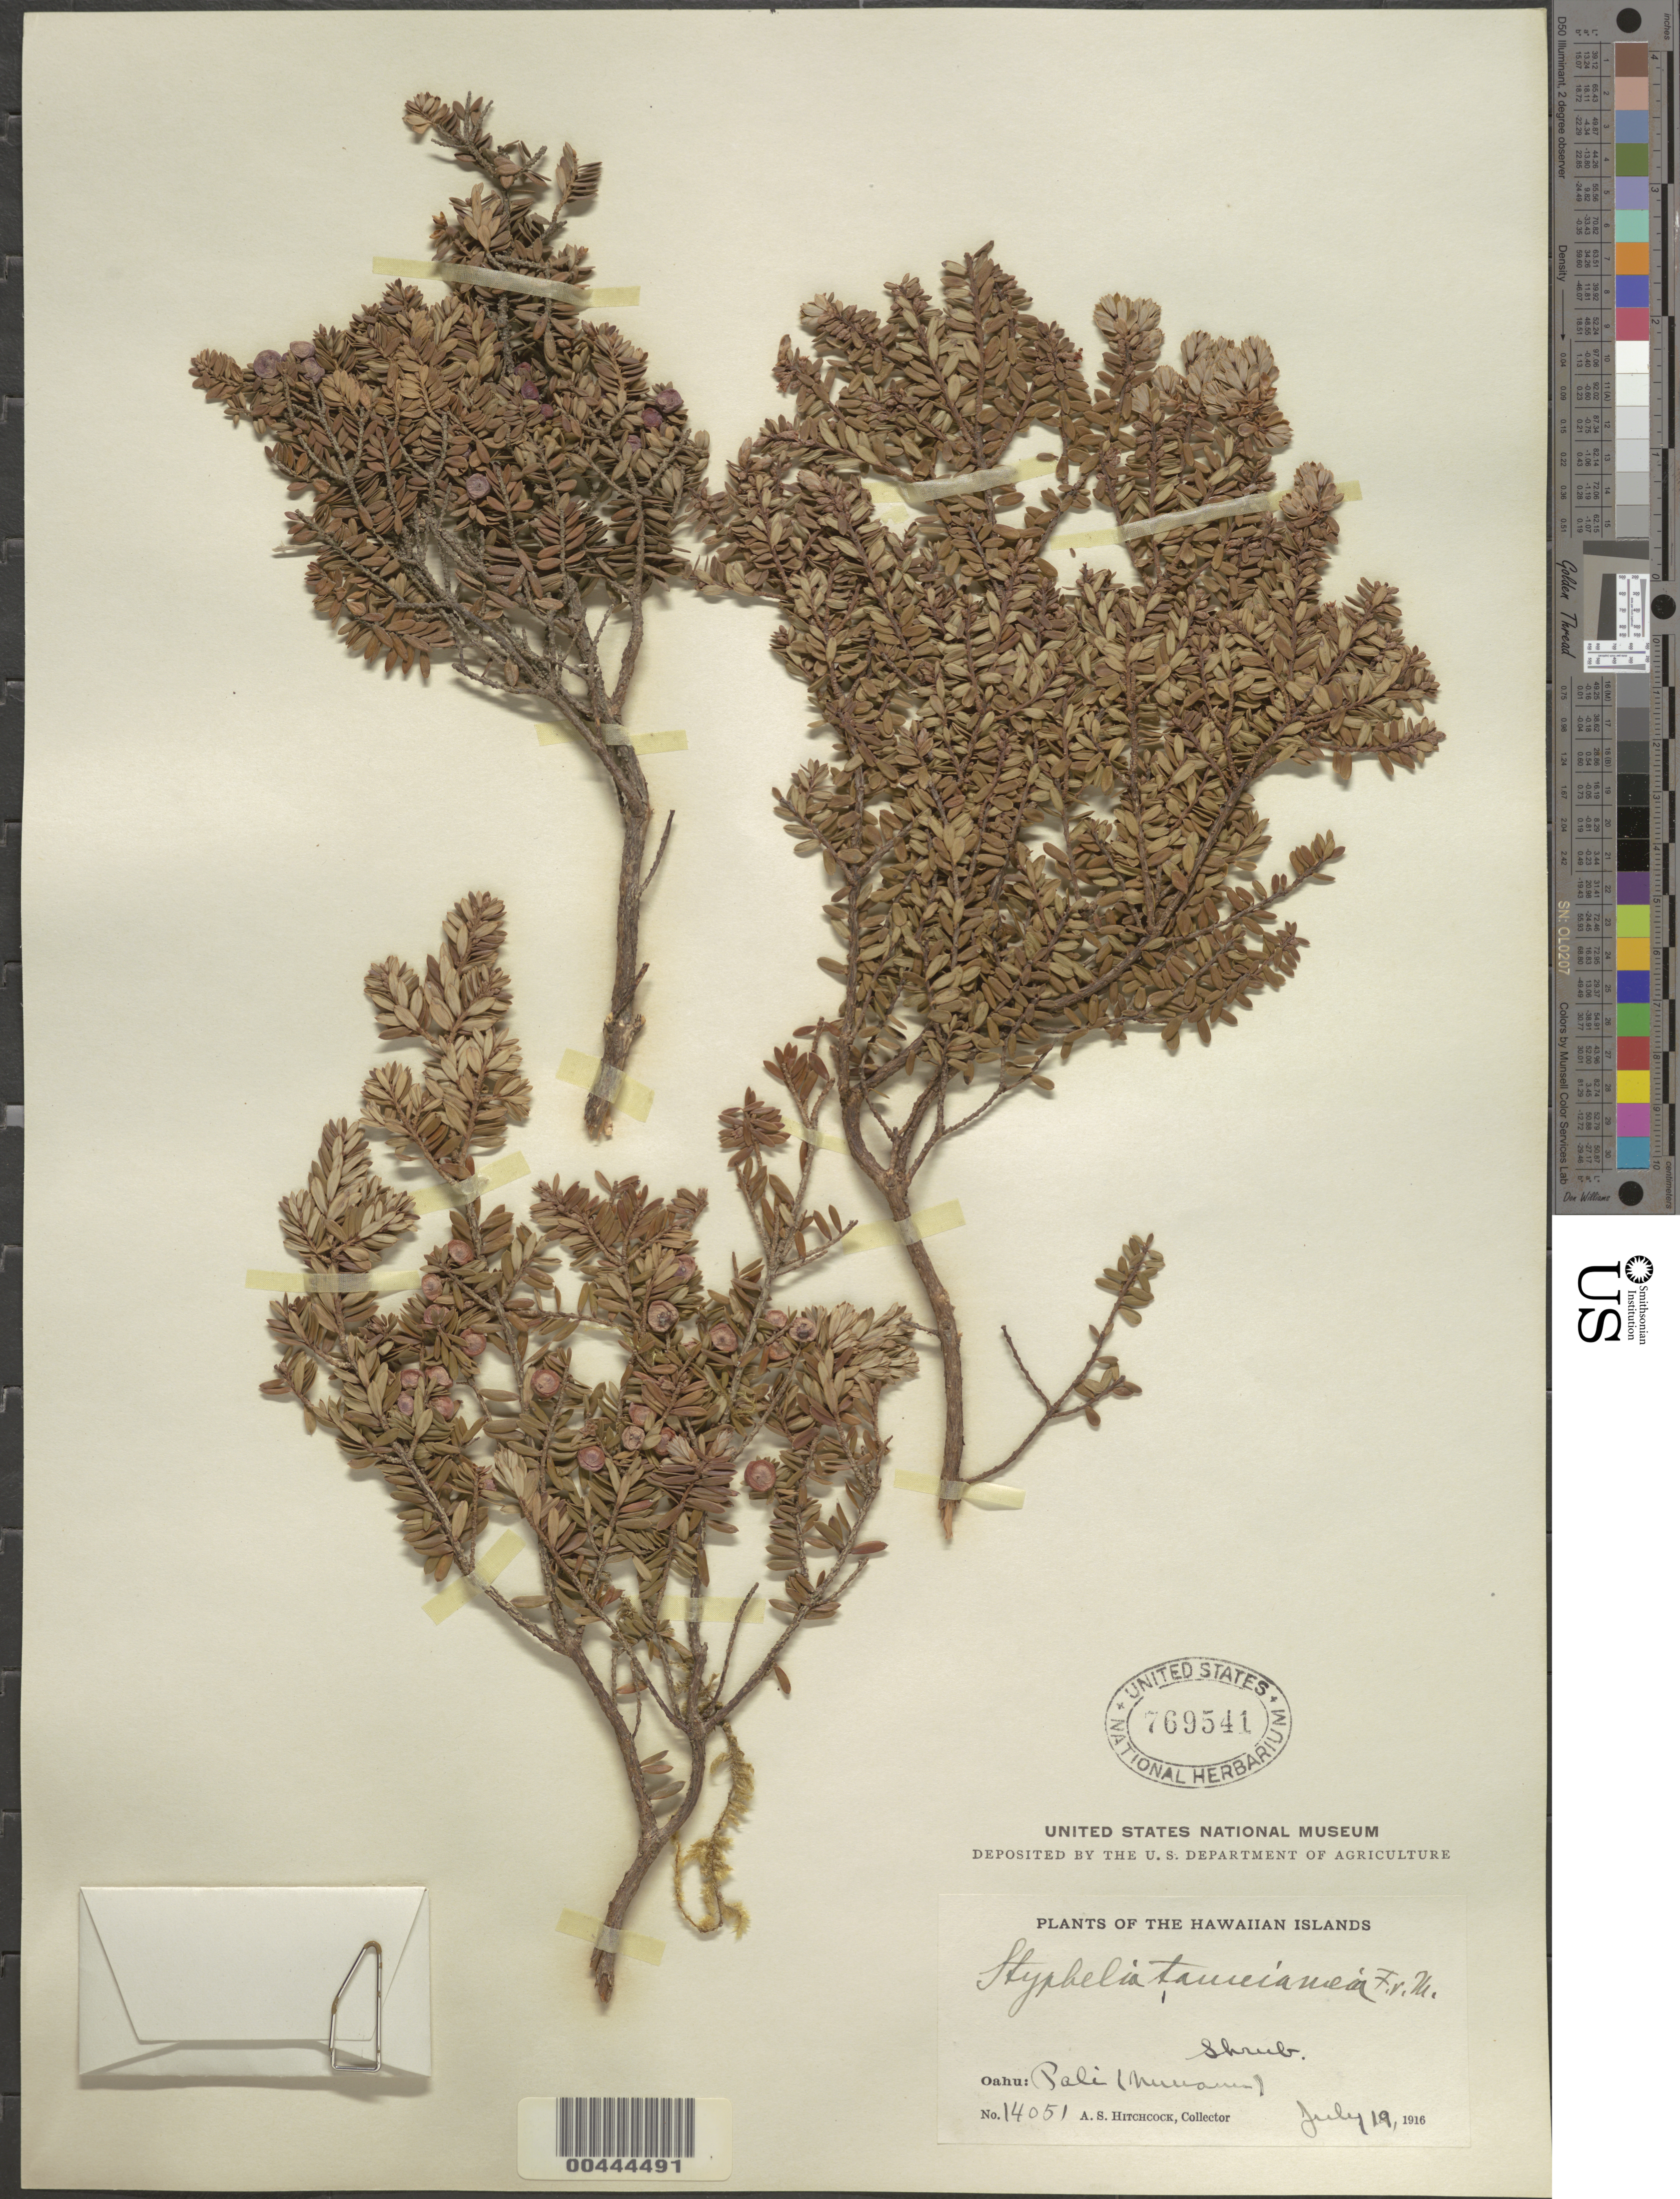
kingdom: Plantae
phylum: Tracheophyta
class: Magnoliopsida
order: Ericales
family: Ericaceae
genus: Leptecophylla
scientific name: Leptecophylla tameiameiae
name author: (Cham. & Schltdl.) C.M. Weiller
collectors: A. S. Hitchcock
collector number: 14051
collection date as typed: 19 Jul 1916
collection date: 1916-07-19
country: United States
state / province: Hawaii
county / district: Honolulu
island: Oahu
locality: Pali (Nuuanu)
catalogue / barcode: US 769541